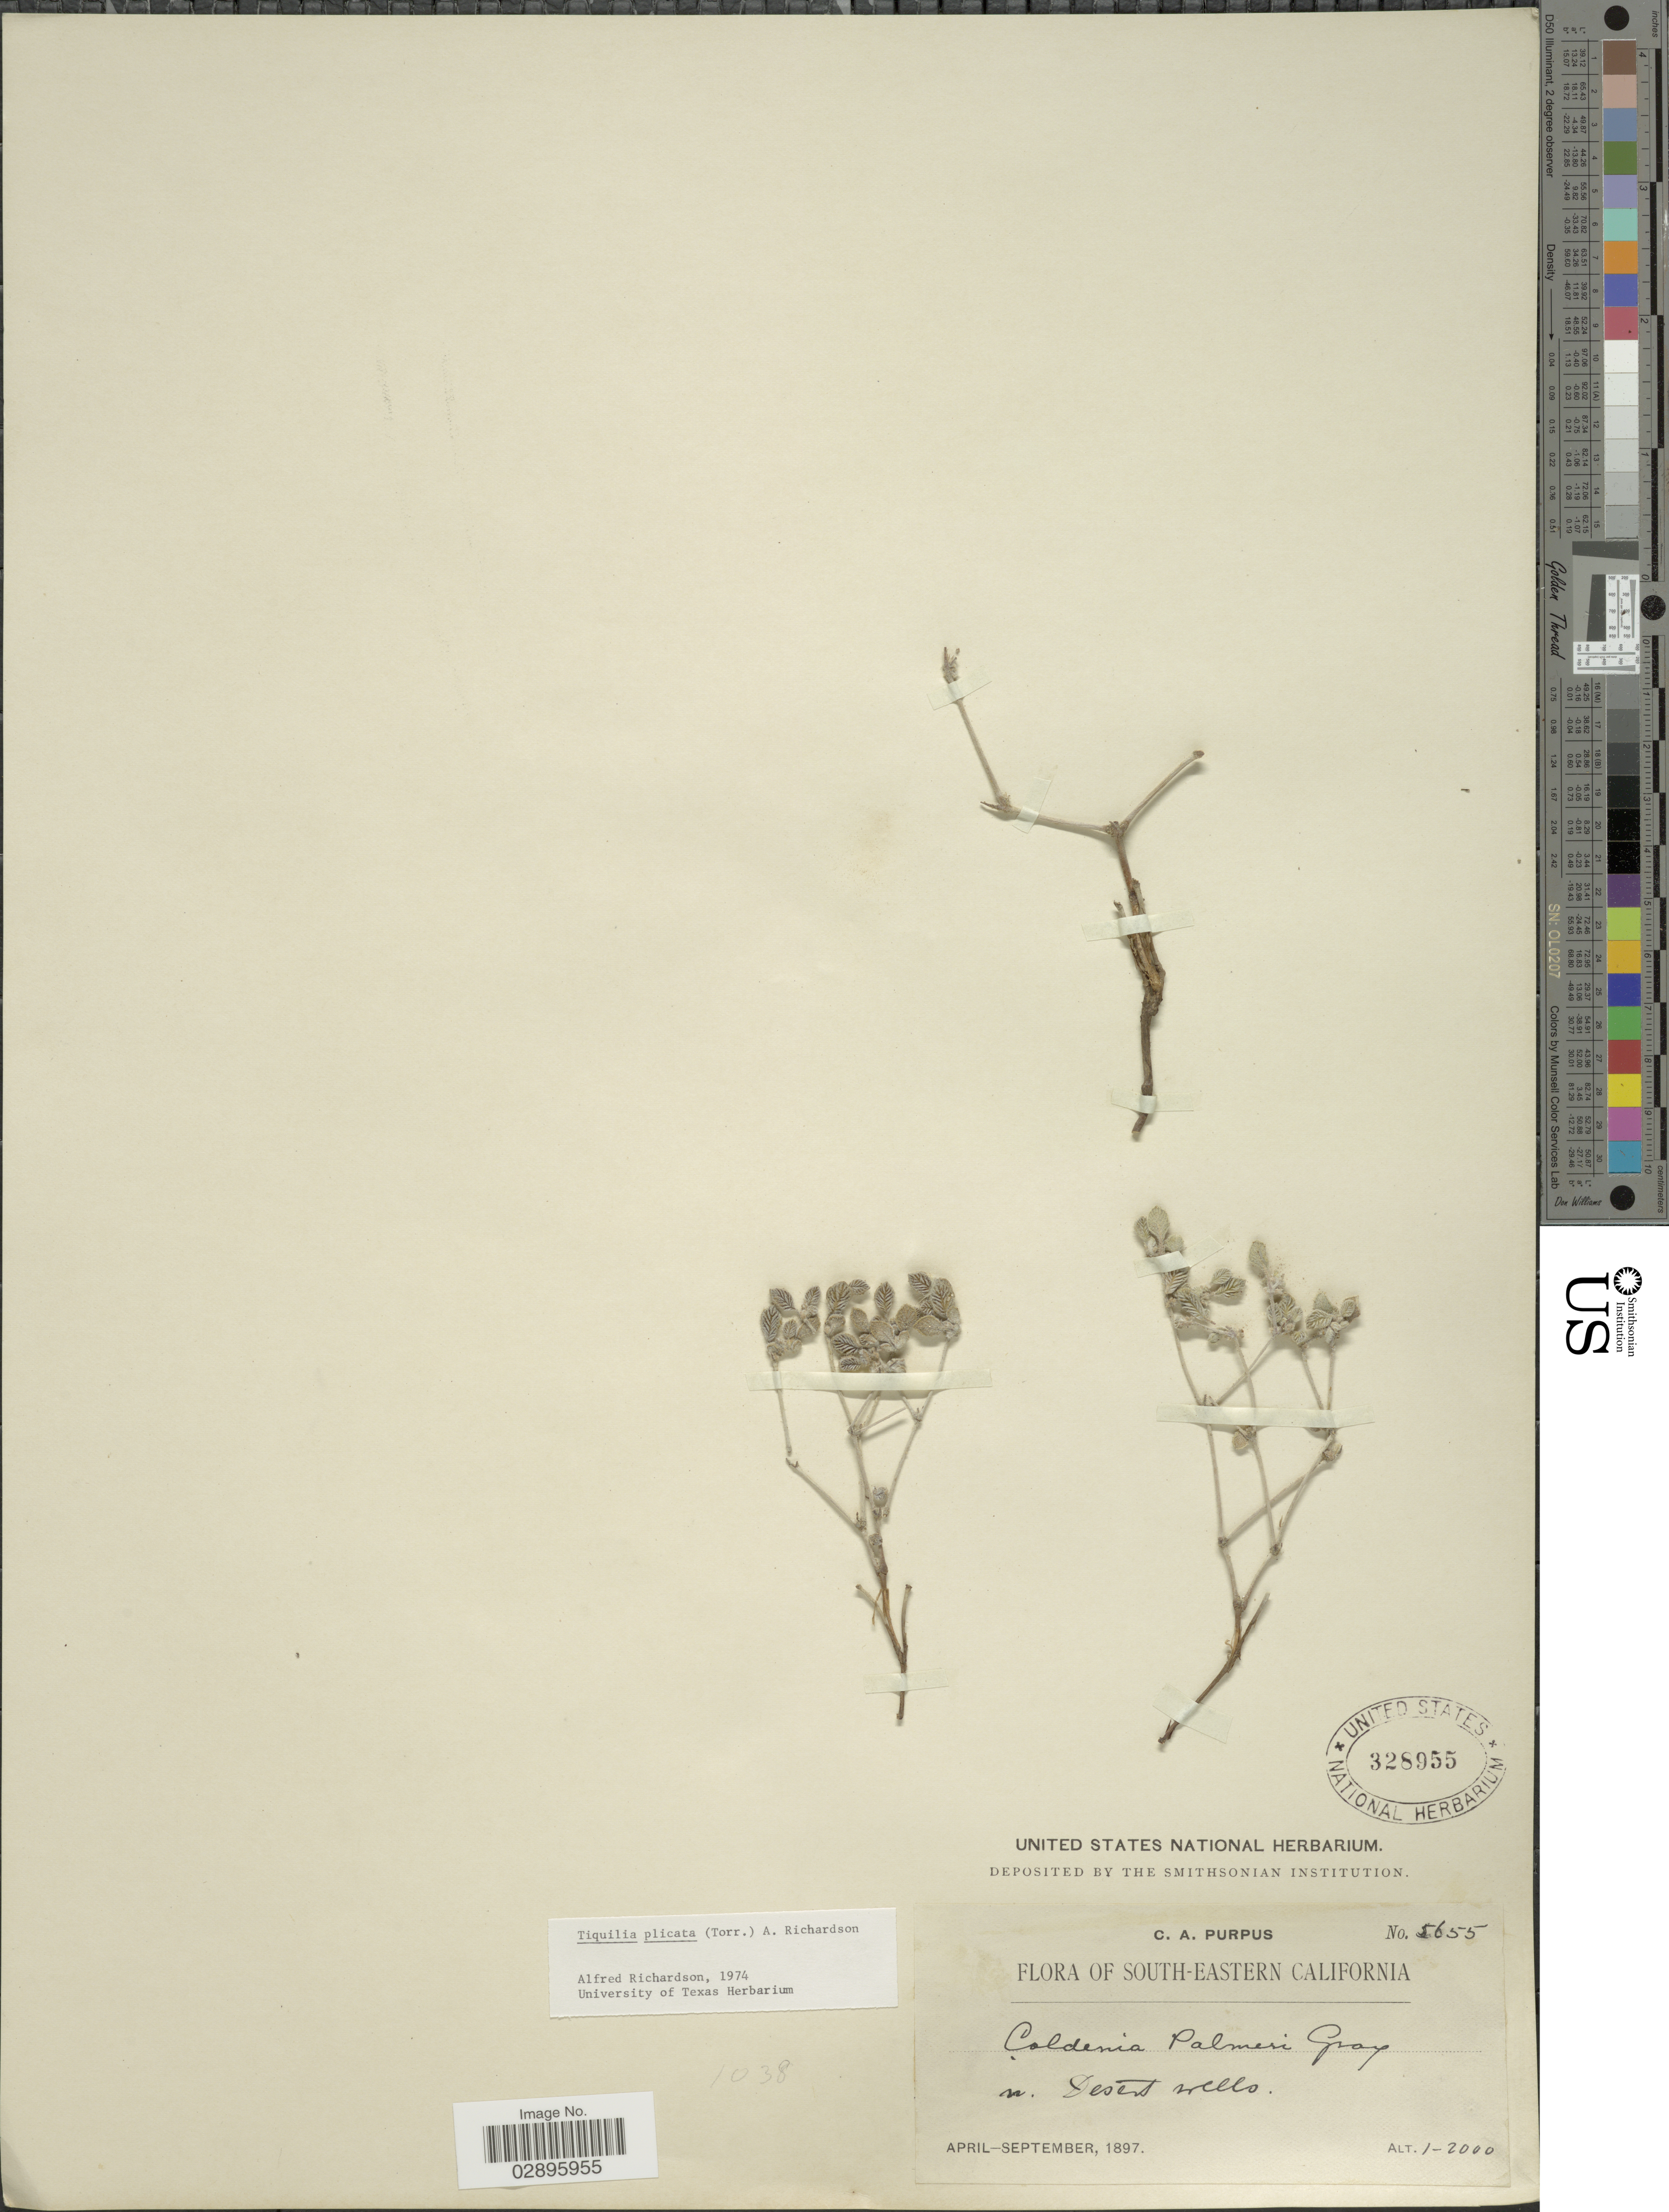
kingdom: Plantae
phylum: Tracheophyta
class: Magnoliopsida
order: Boraginales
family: Ehretiaceae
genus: Tiquilia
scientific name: Tiquilia plicata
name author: Torr.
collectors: C. A. Purpus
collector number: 5655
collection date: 1897-04/1897-09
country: United States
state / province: California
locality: South-Eastern California. Desert Wells.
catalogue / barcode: US 328955